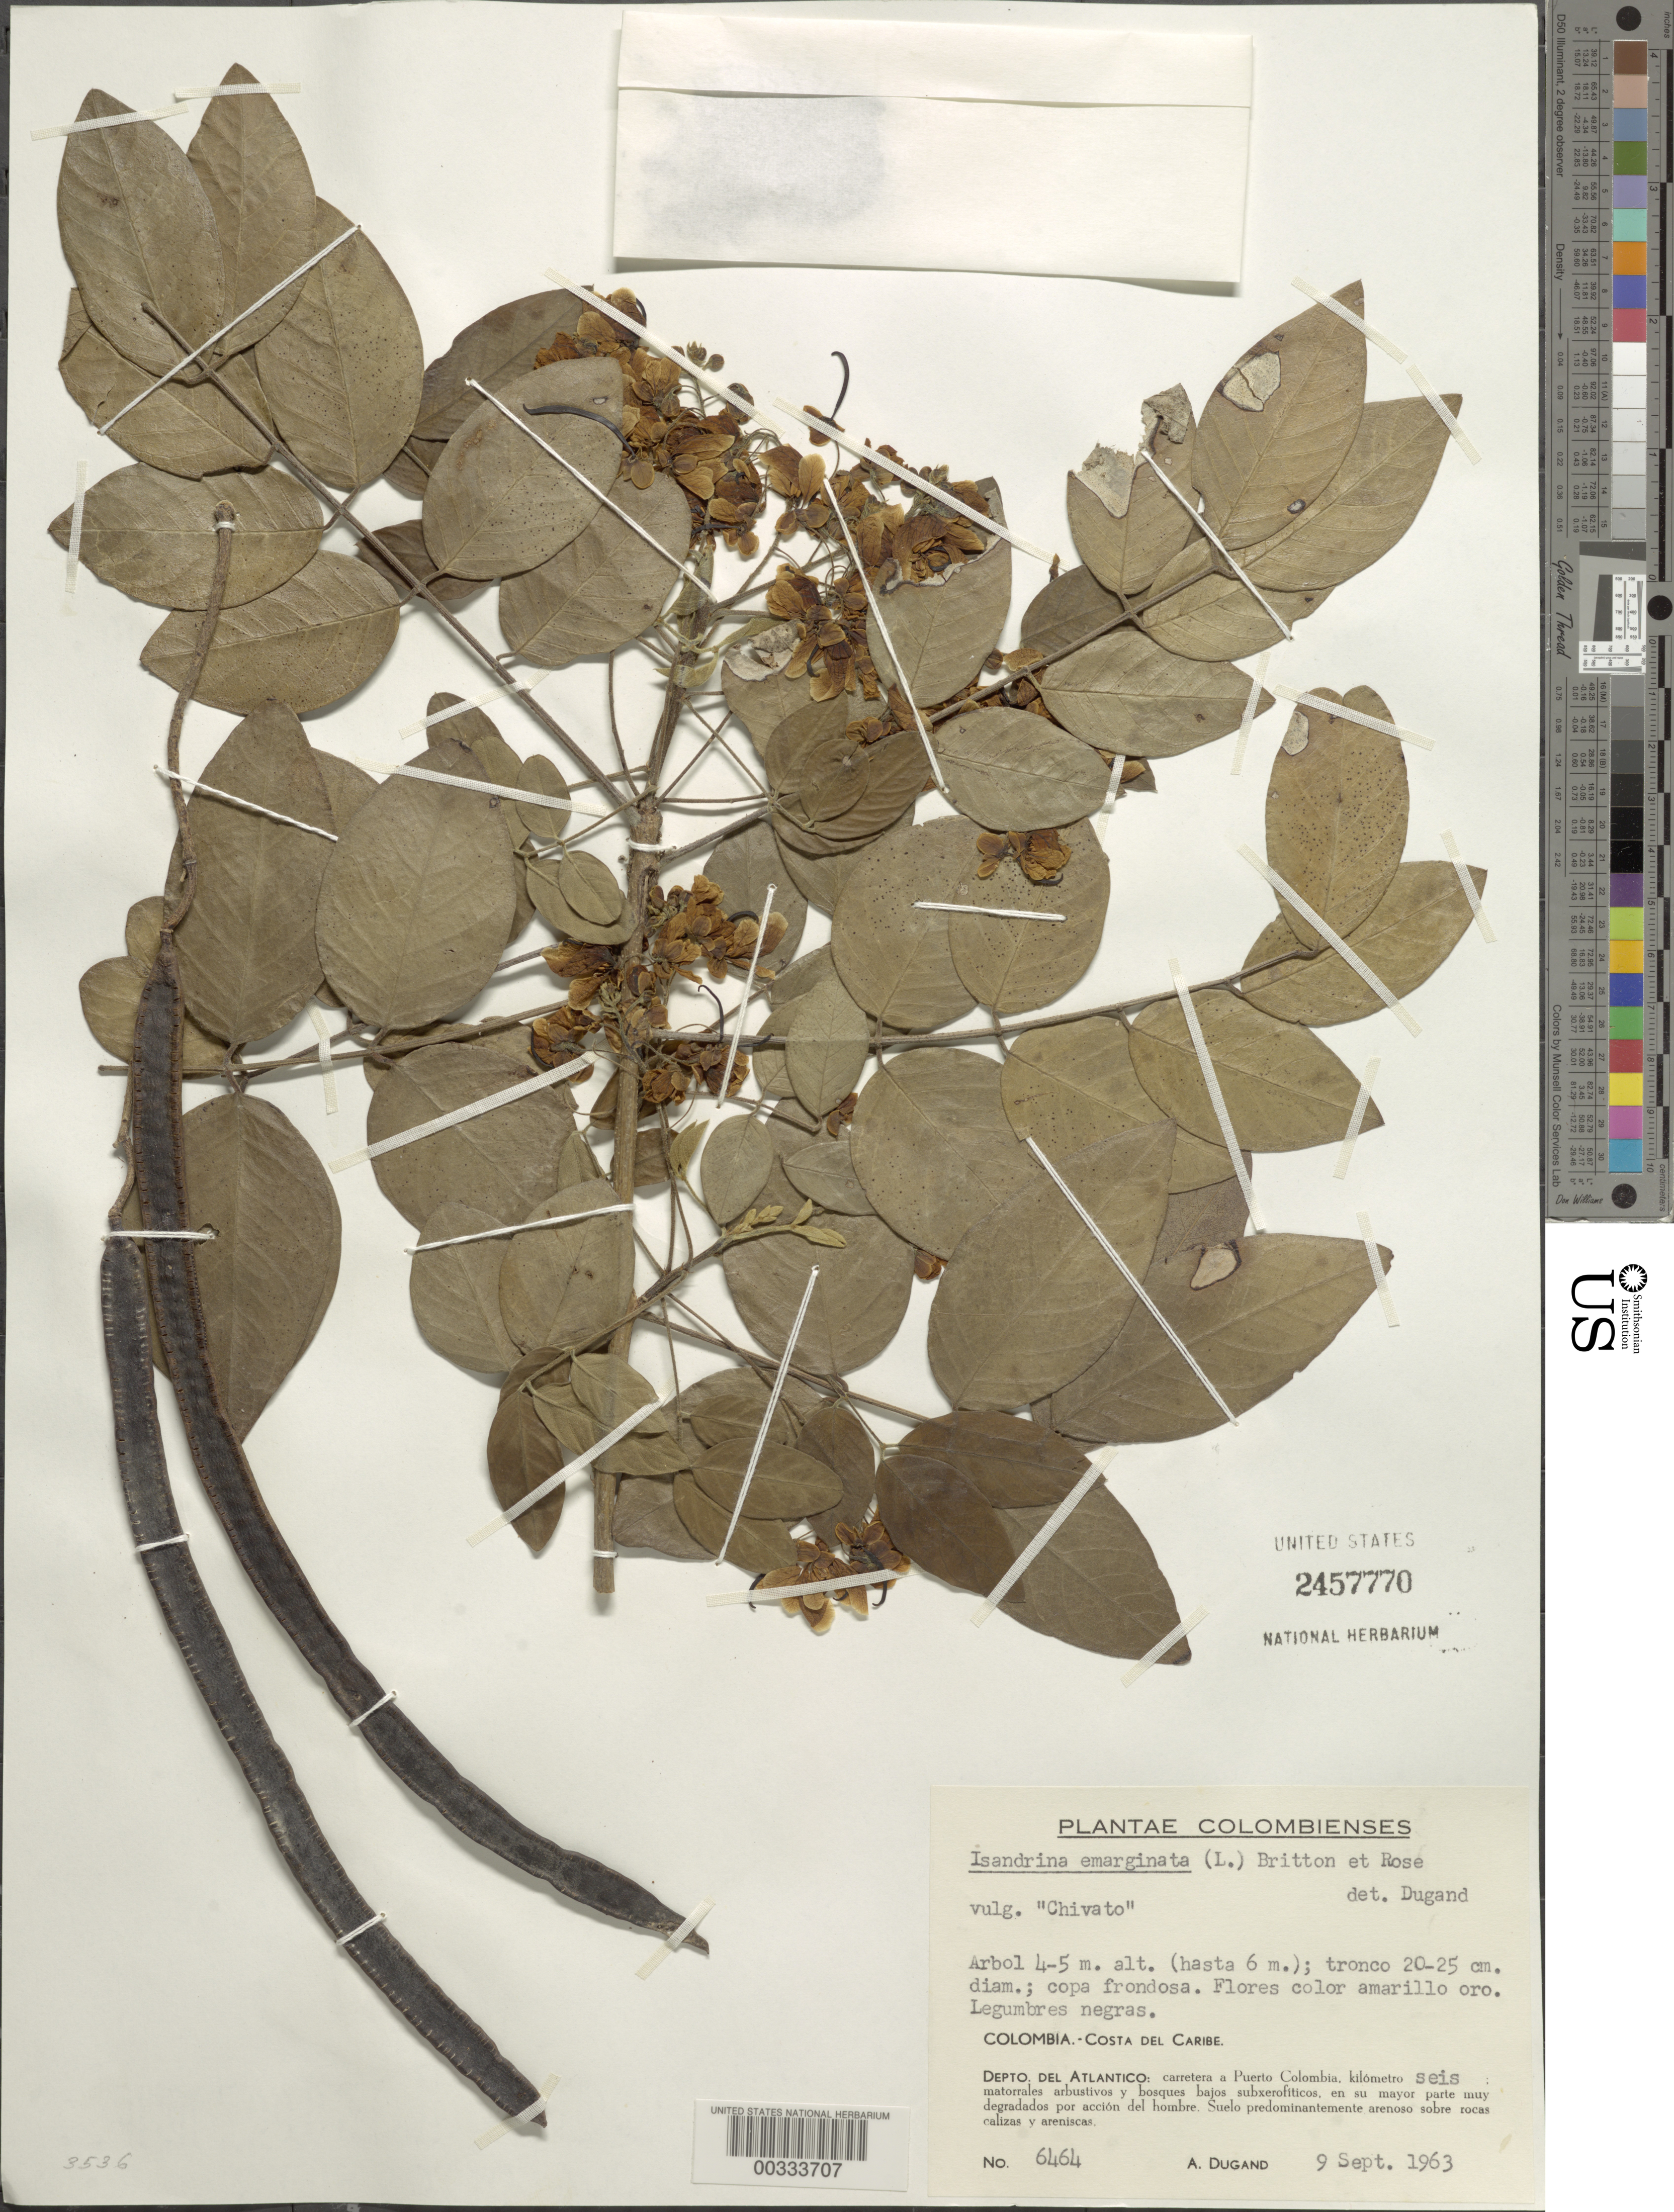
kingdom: Plantae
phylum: Tracheophyta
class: Magnoliopsida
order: Fabales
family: Fabaceae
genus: Senna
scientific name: Senna atomaria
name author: (L.) H.S. Irwin & Barneby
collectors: A. Dugand G.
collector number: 6464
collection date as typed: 09 Sep 1963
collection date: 1963-09-09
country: Colombia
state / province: Atlántico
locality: Road to Puerto Colombia, km 6; Costa del Caribe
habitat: Undergrowth and short subxerophytic trees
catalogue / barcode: US 2457770